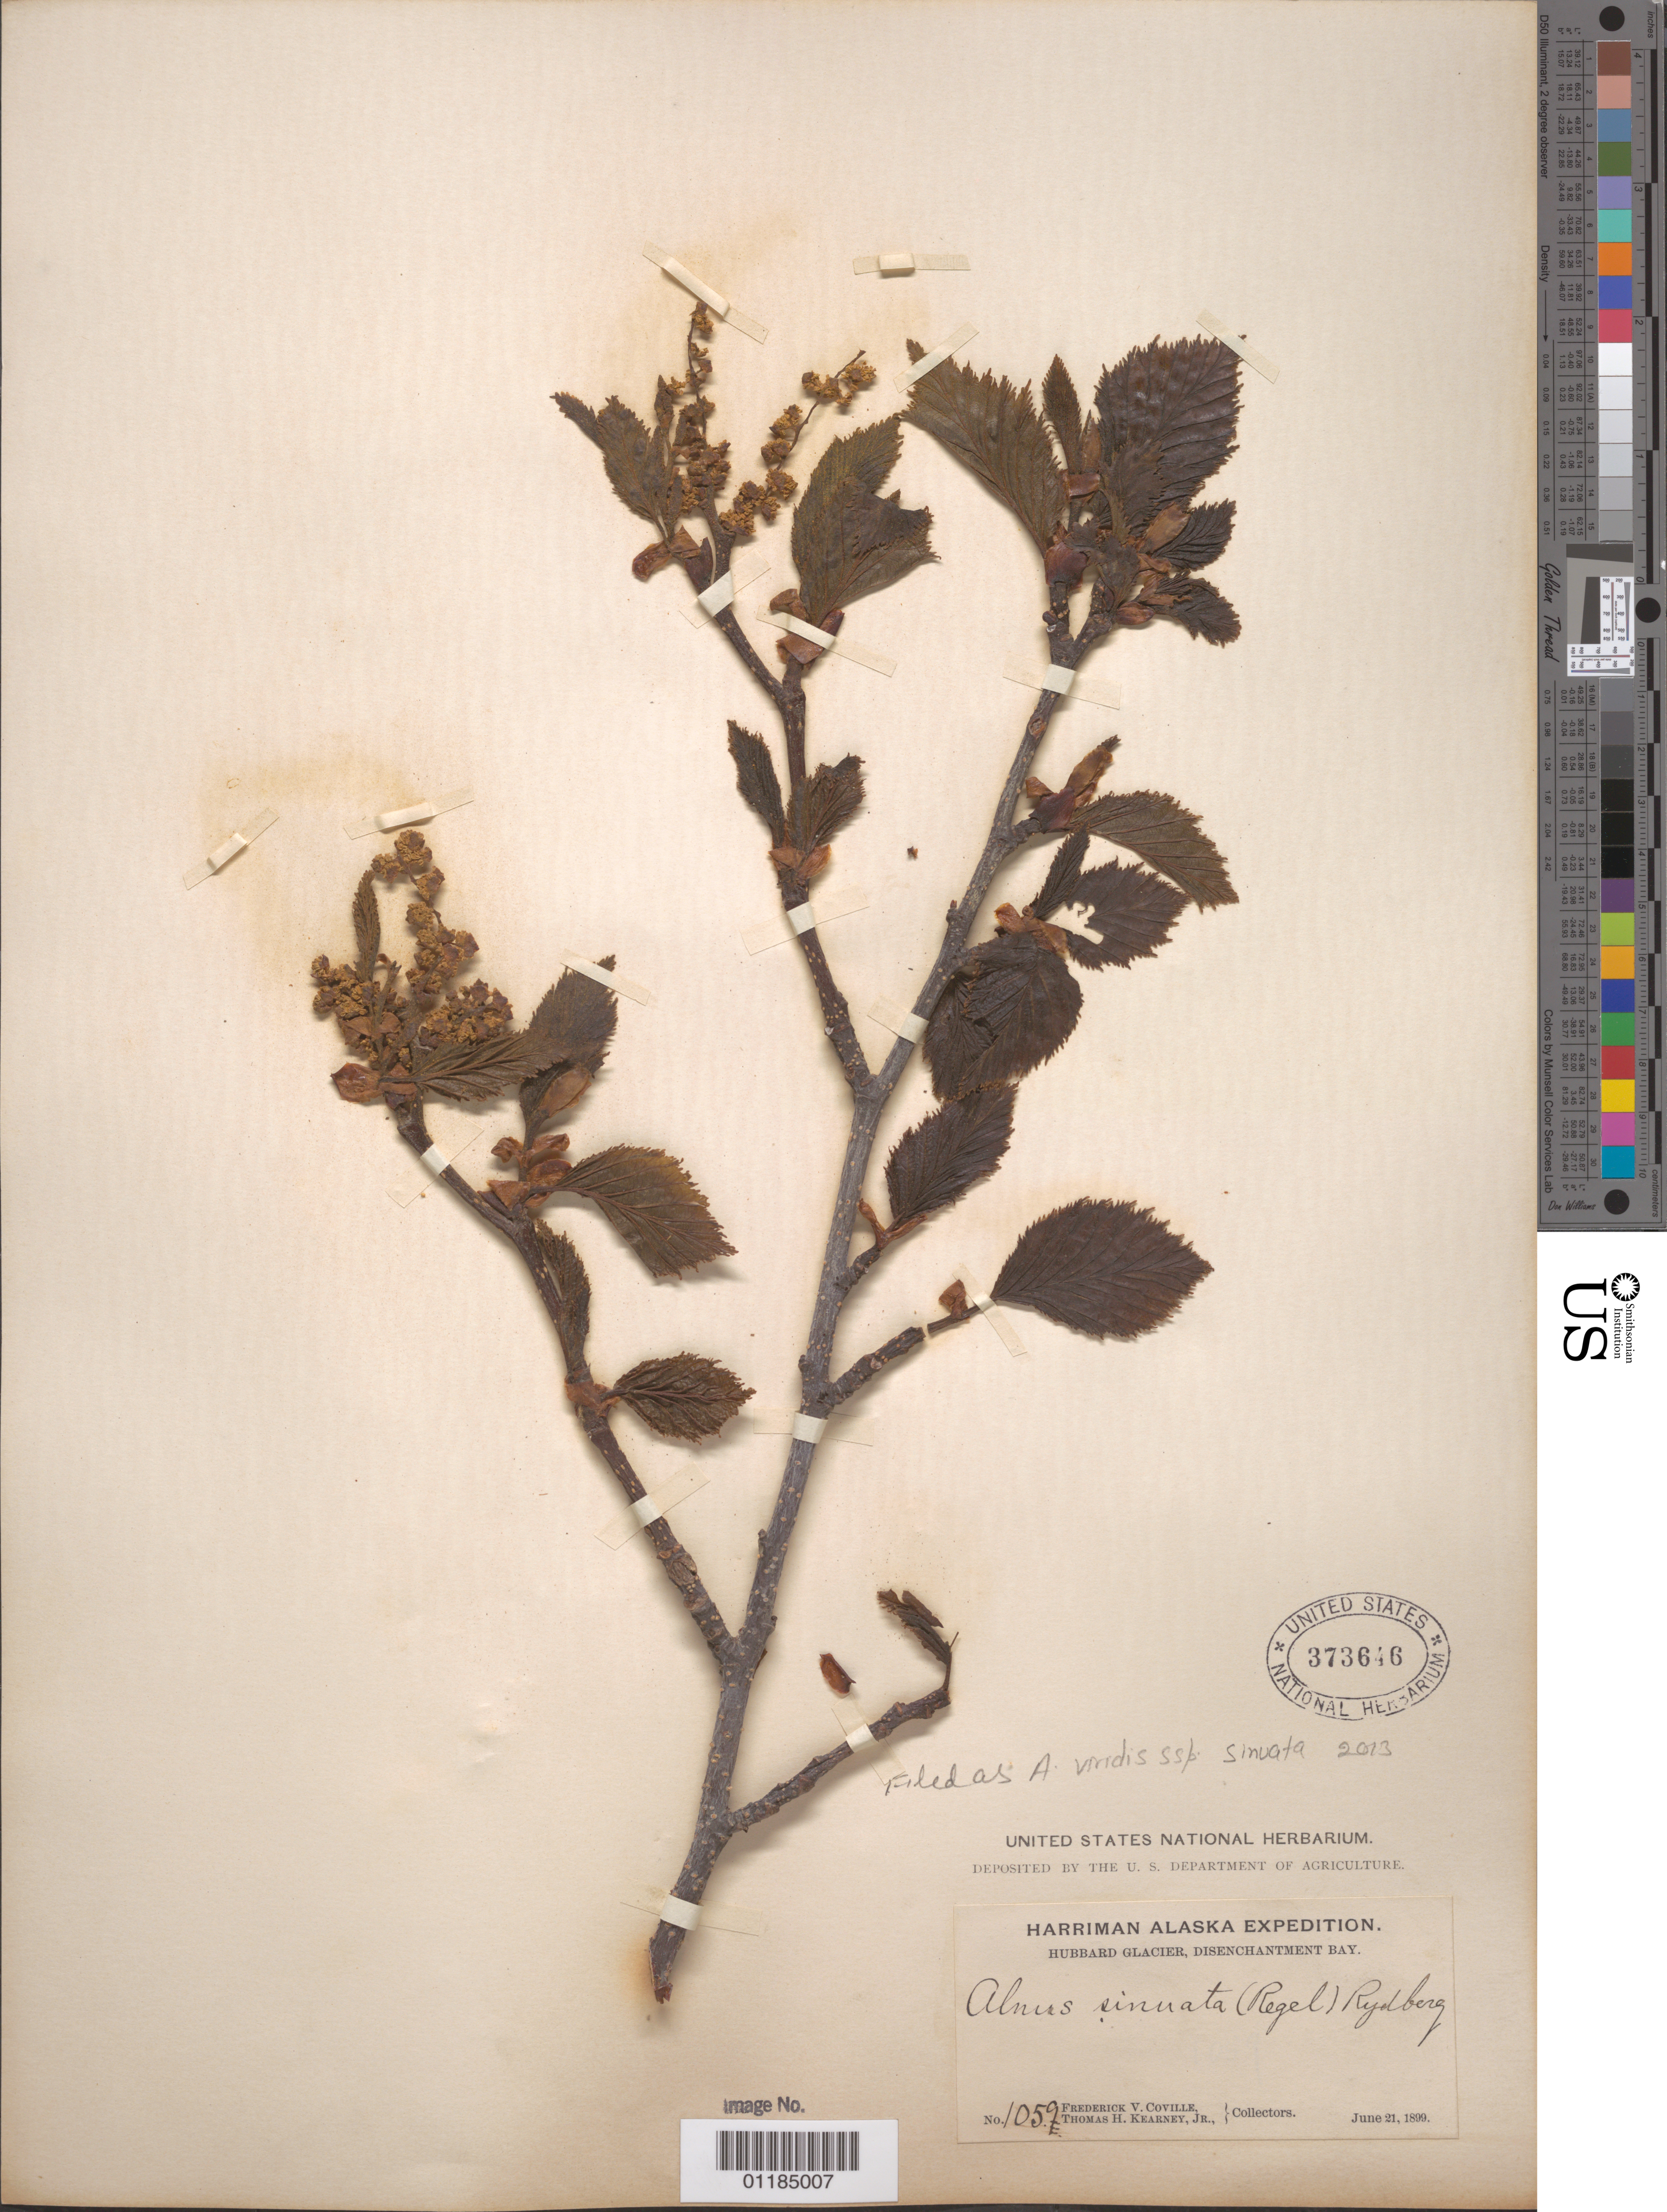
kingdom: Plantae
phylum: Tracheophyta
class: Magnoliopsida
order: Fagales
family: Betulaceae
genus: Alnus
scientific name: Alnus viridis subsp. sinuata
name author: Regel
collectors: F. V. Coville & T. H. Kearney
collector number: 1059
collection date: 1899-06-21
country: United States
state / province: Alaska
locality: Hubbard Glacier, Disenchantment Bay.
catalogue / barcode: US 373646